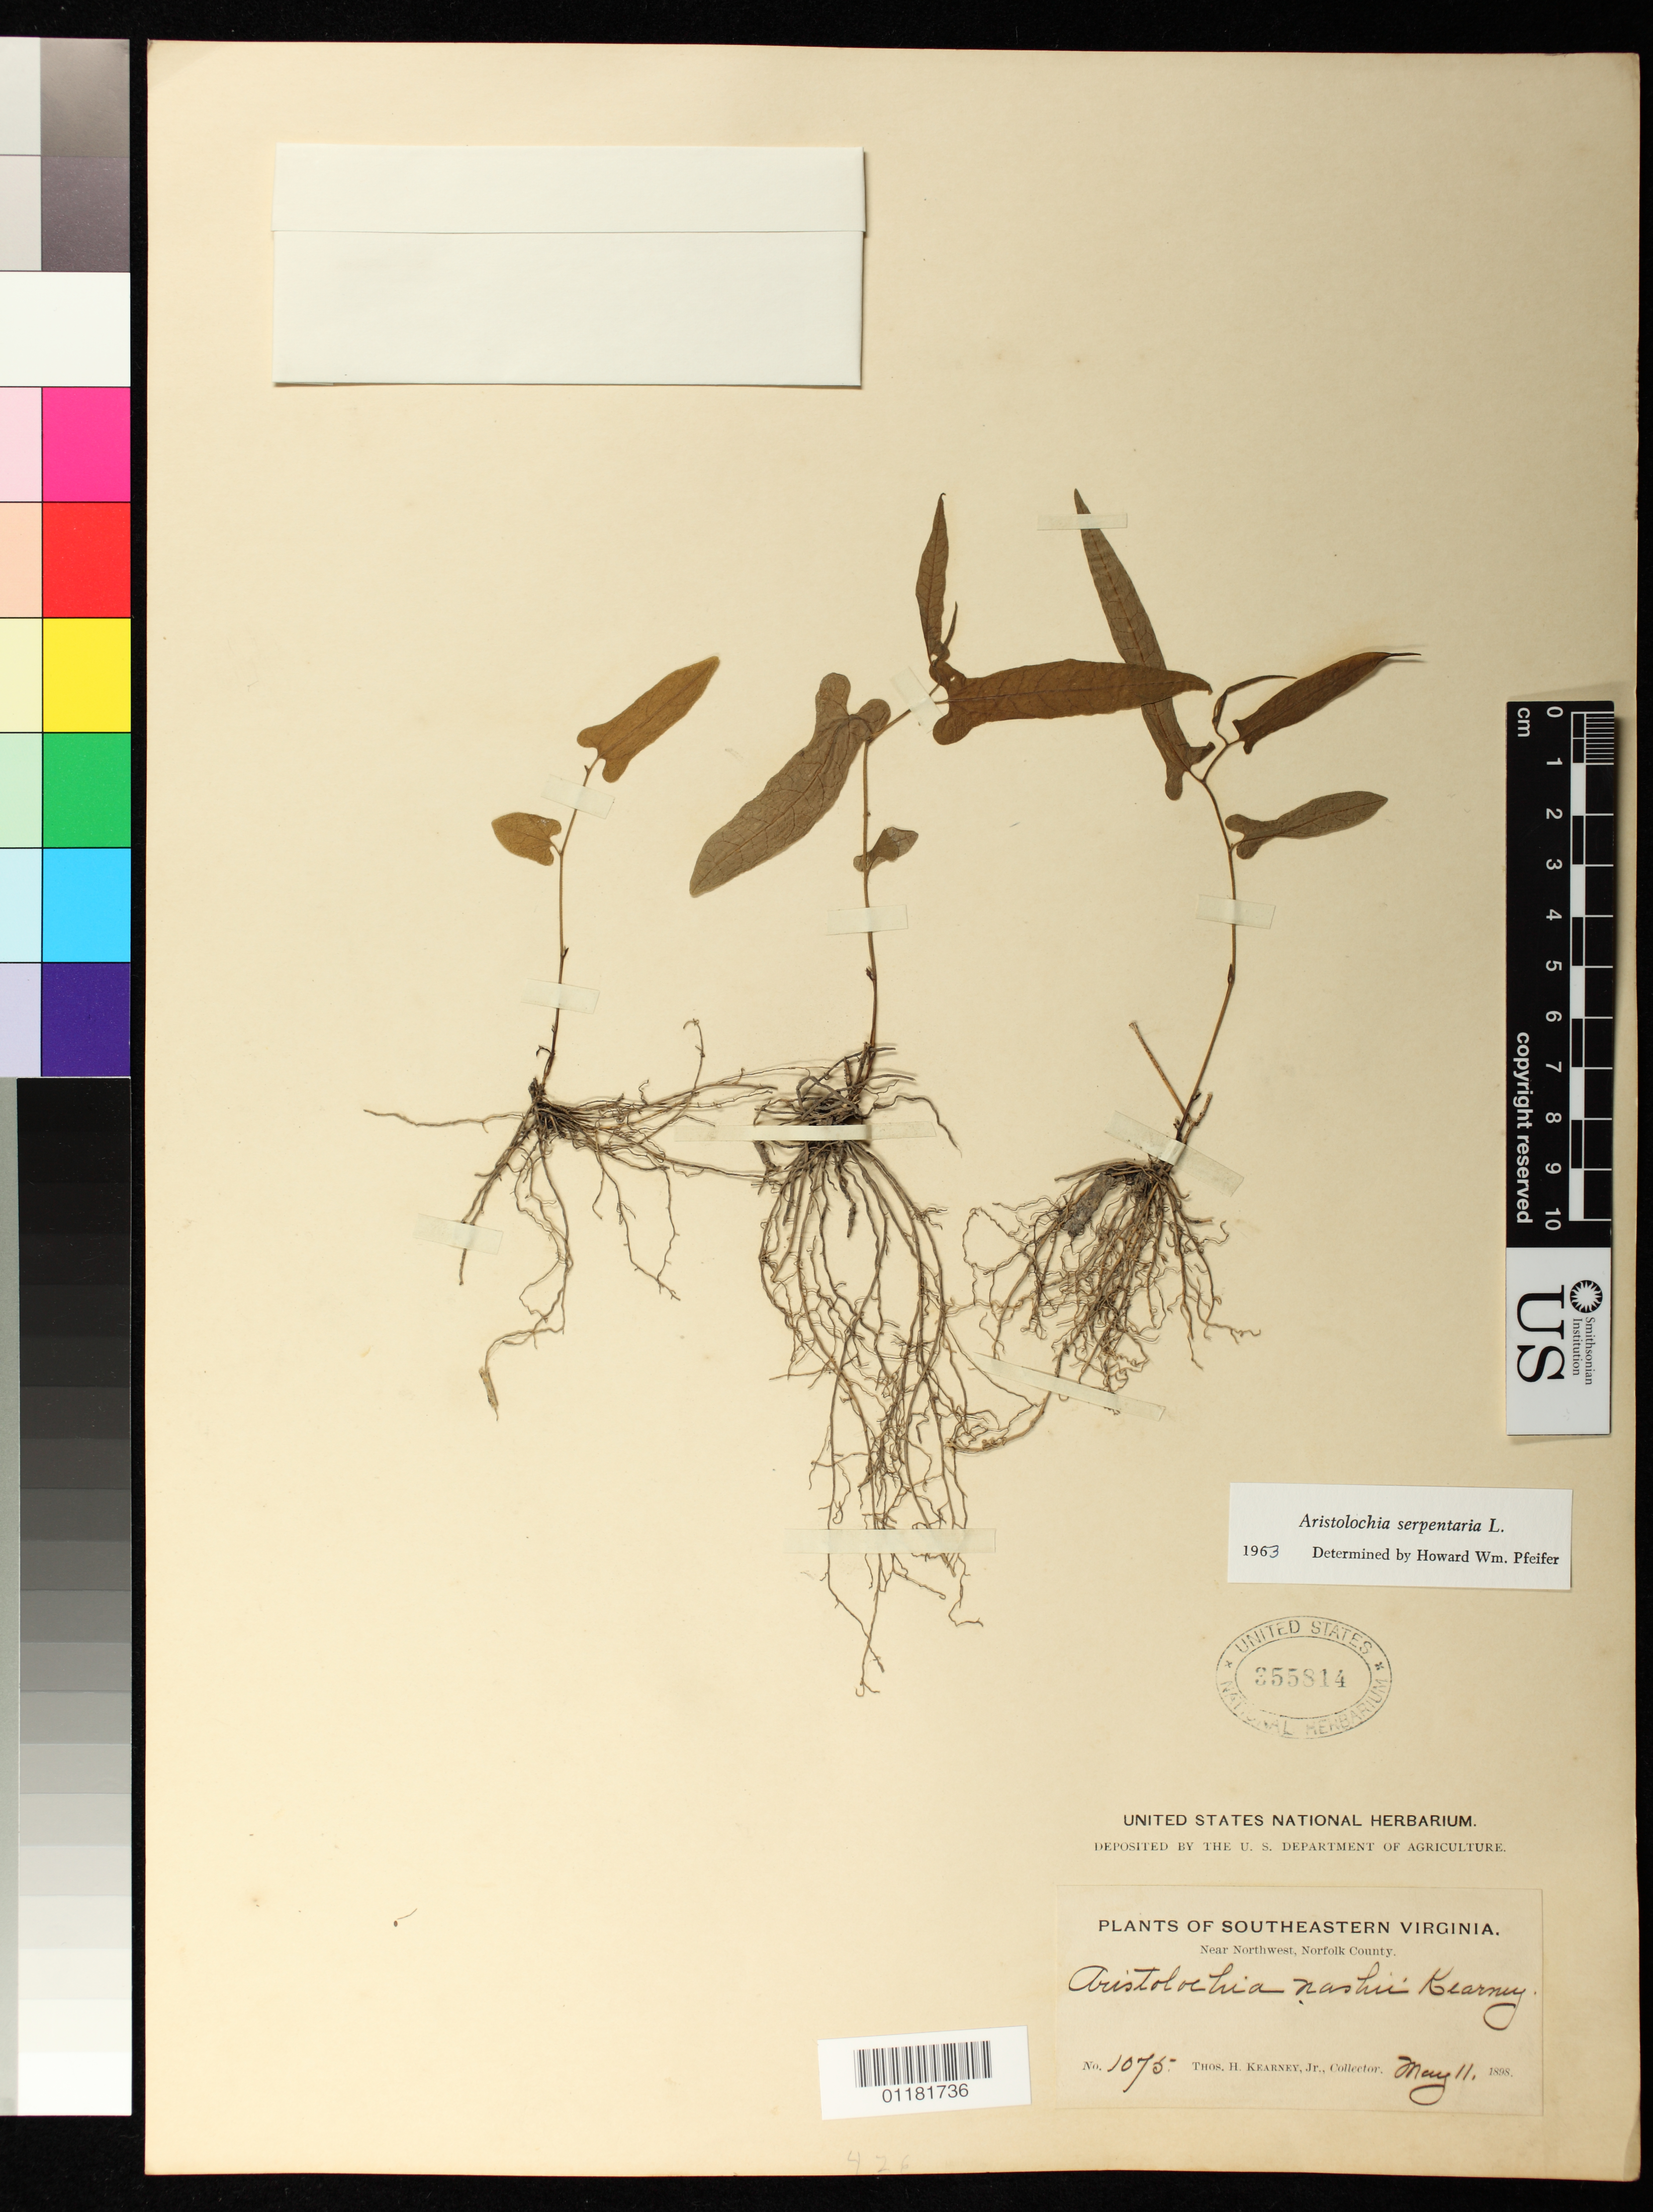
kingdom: Plantae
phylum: Tracheophyta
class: Magnoliopsida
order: Piperales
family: Aristolochiaceae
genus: Aristolochia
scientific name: Aristolochia serpentaria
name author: L.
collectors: T. H. Kearney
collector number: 1075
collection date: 1898-05-11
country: United States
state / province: Virginia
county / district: City of Norfolk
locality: Near Northwest Norfolk County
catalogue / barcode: US 355814